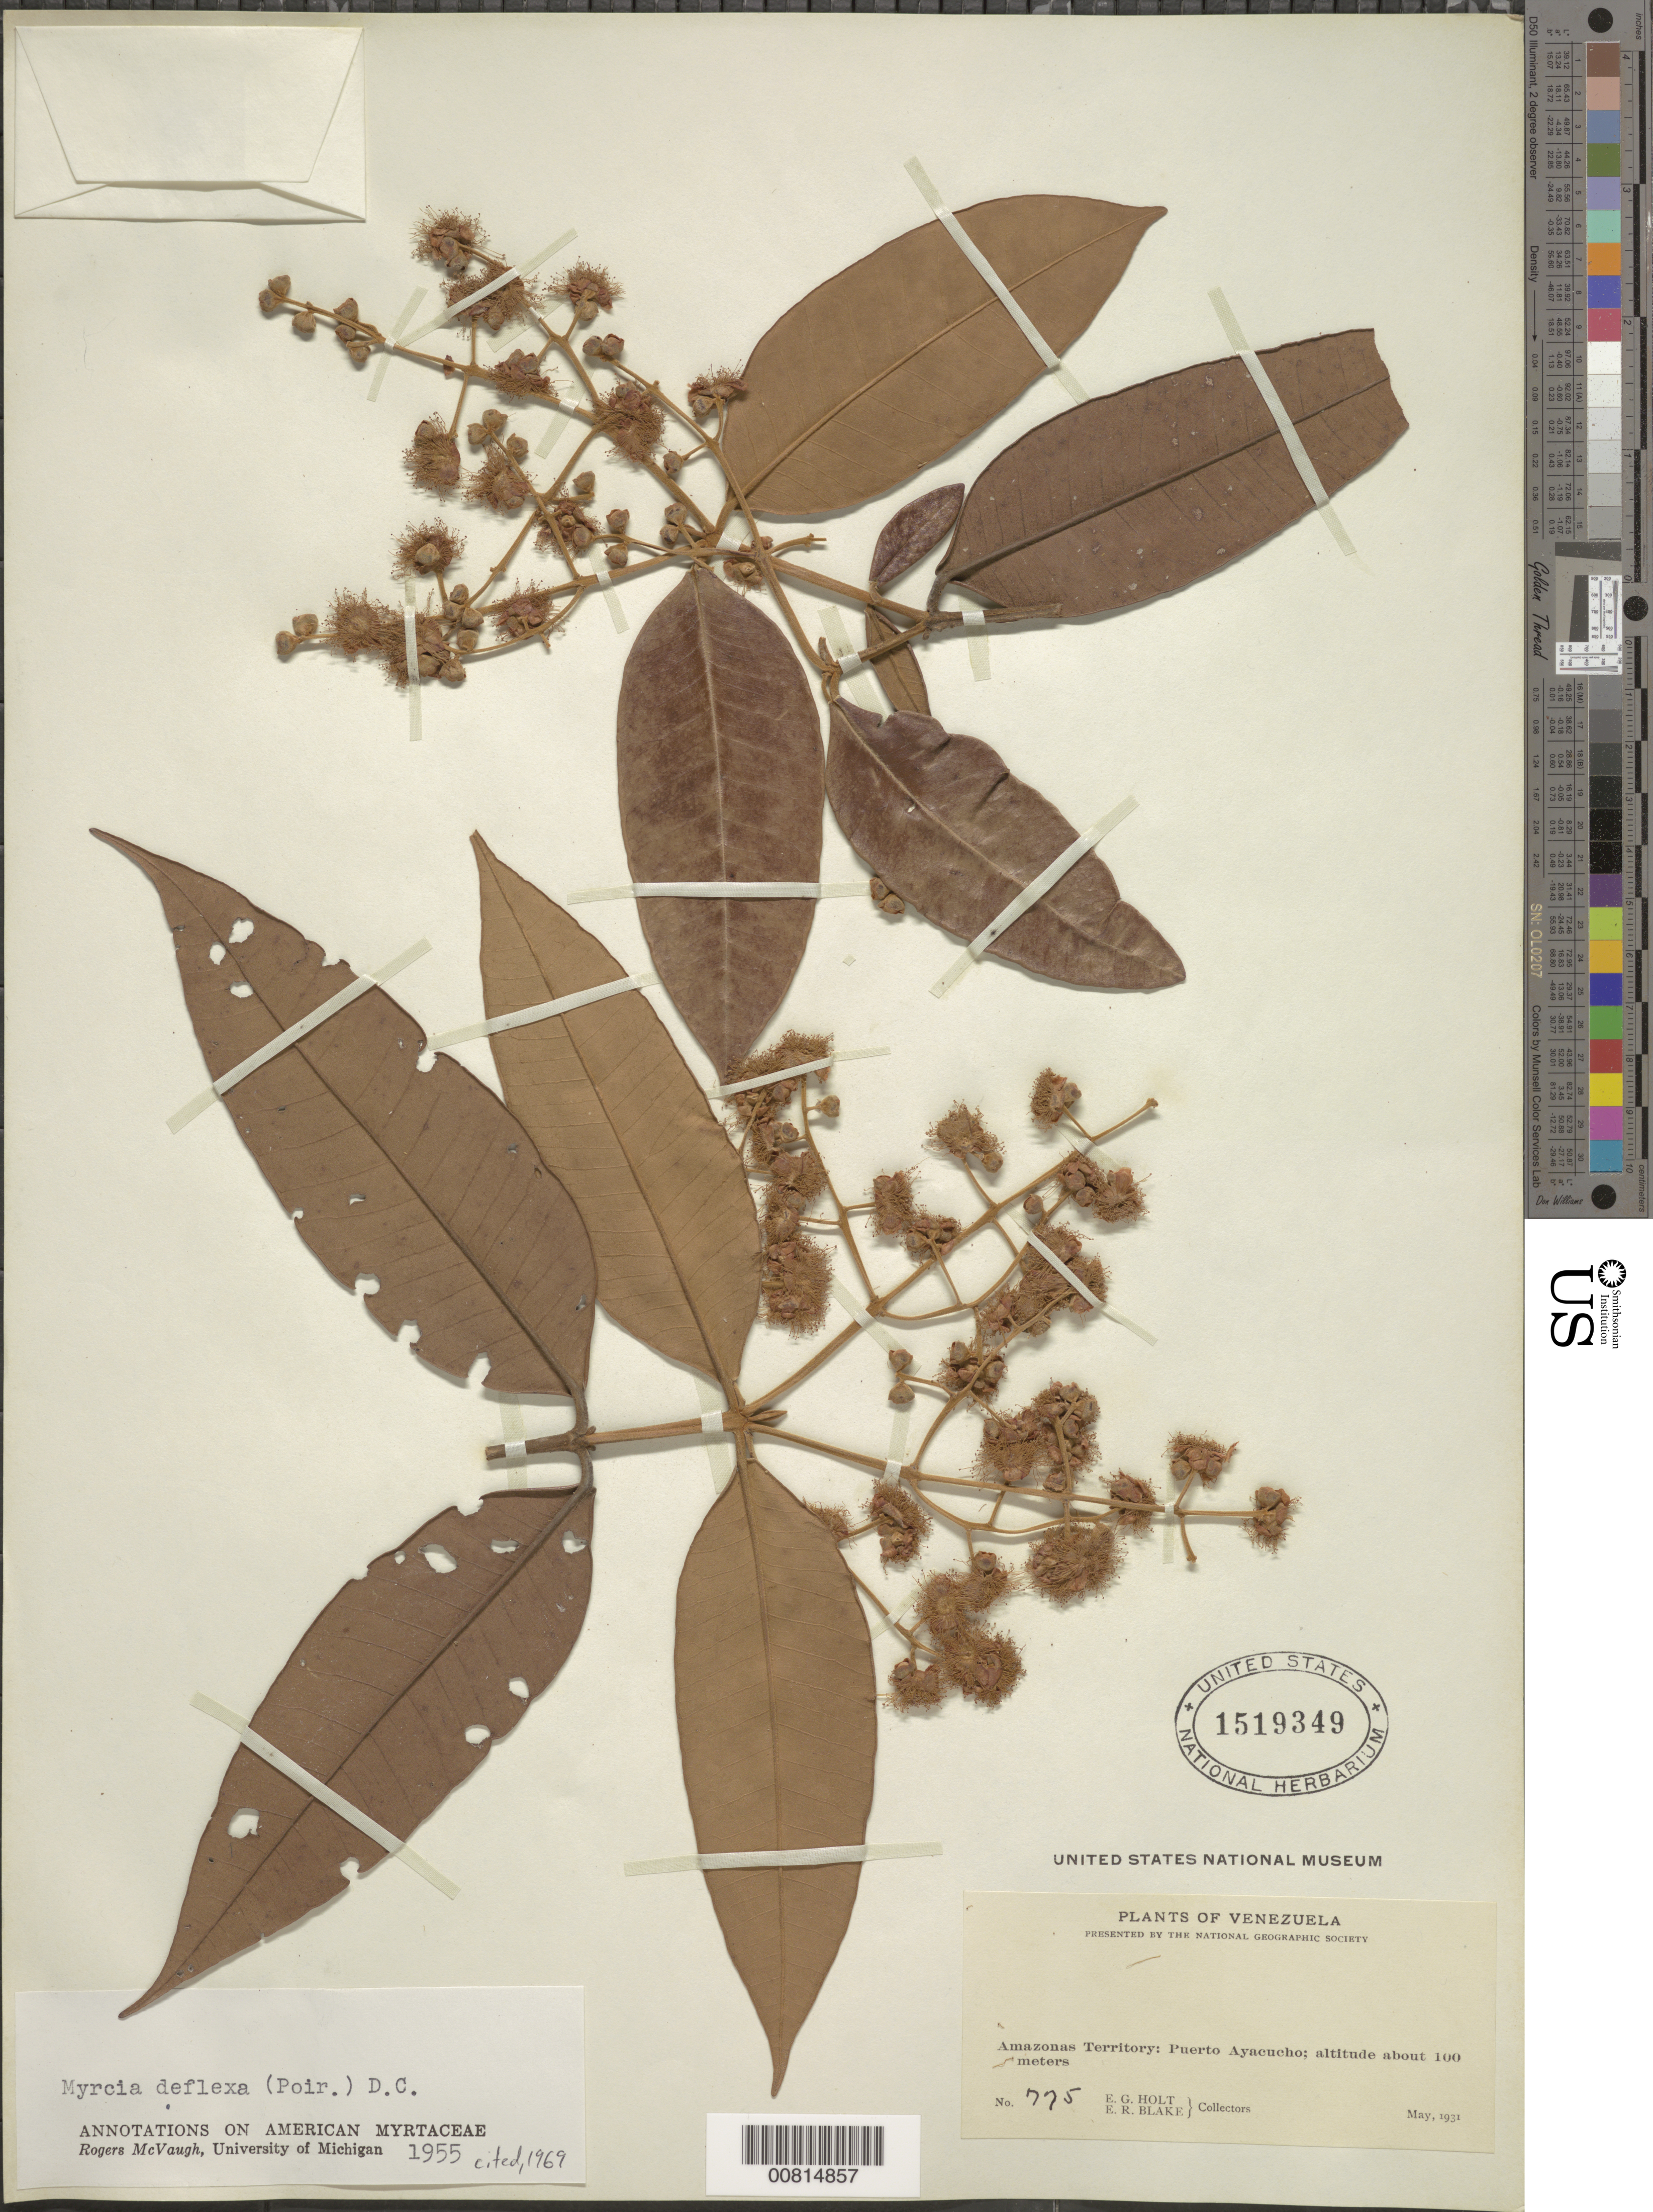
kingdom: Plantae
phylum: Tracheophyta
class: Magnoliopsida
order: Myrtales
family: Myrtaceae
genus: Myrcia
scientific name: Myrcia deflexa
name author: (Poir.) DC.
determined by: McVaugh, R.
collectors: E. Holt & E. R. Blake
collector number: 775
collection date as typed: May-31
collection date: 1931-05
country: Venezuela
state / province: Amazonas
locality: Puerto Ayacucho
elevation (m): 100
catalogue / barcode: US 1519349